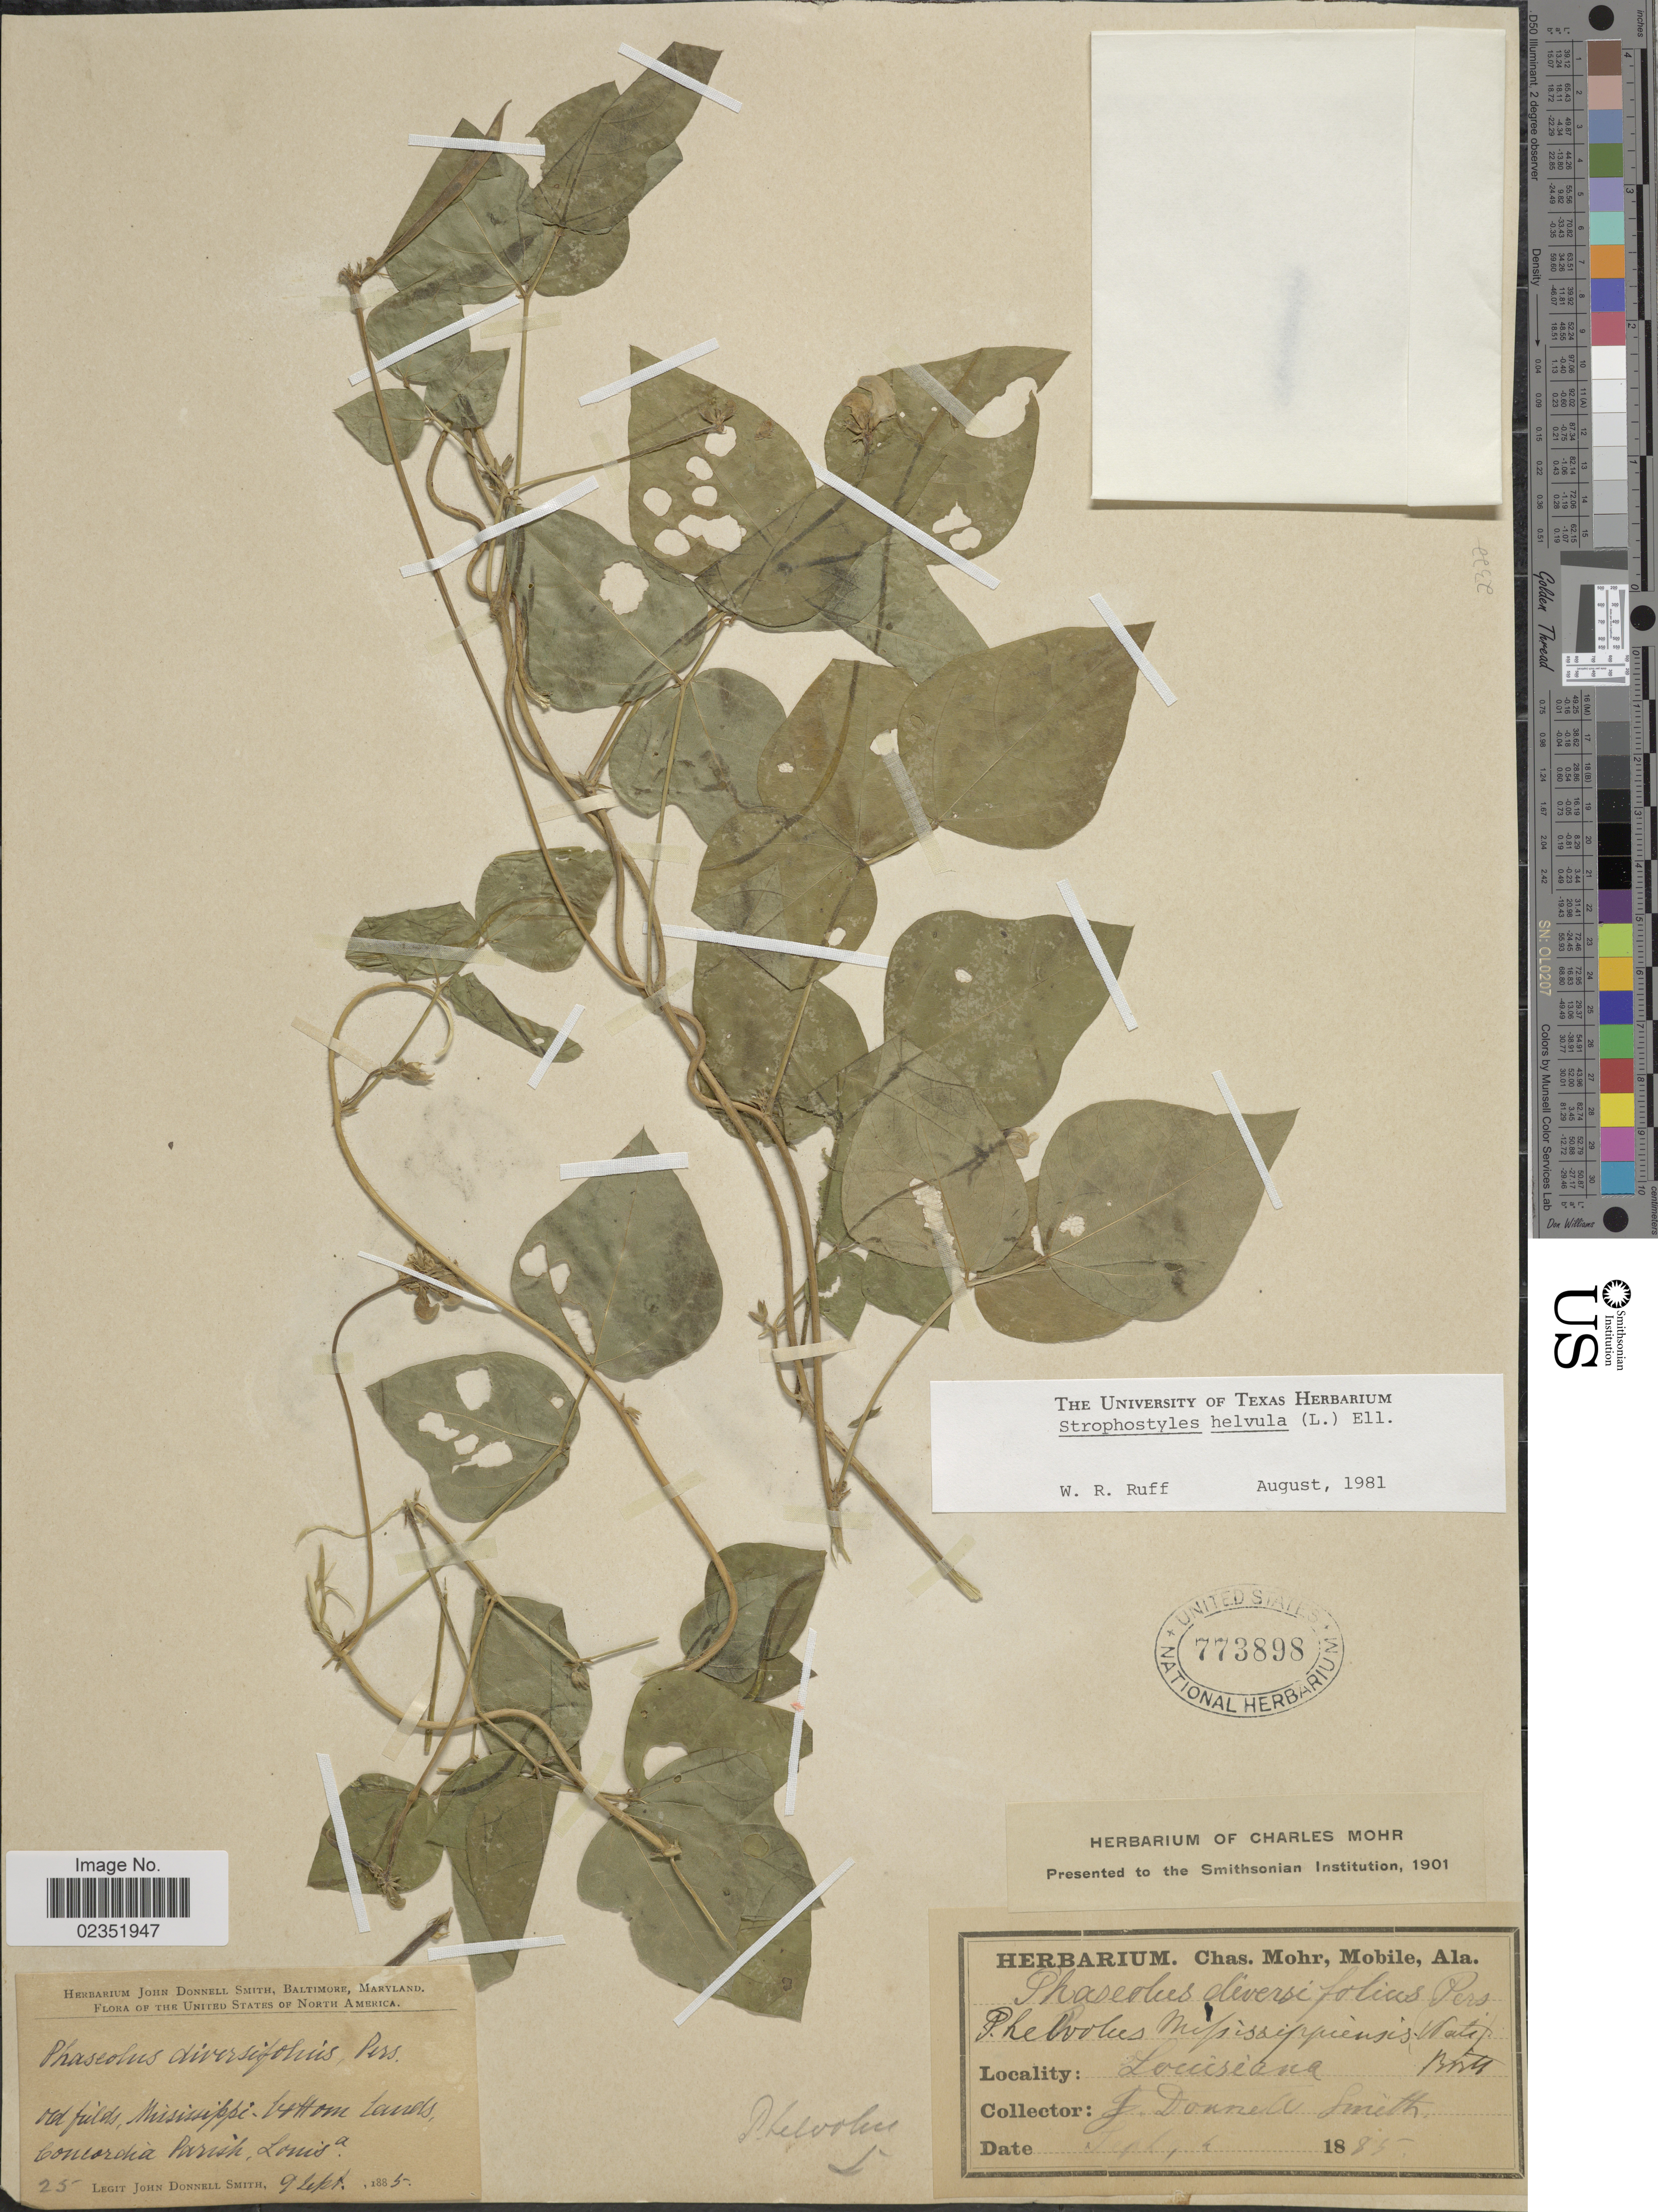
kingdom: Plantae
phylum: Tracheophyta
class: Magnoliopsida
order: Fabales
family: Fabaceae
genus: Strophostyles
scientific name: Strophostyles helvola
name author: (L.) Elliott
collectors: J. Donnell Smith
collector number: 25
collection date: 1885-09-09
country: United States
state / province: Louisiana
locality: Old fields, Mississippi bottom lands, Concordia Parish.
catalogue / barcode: US 773898